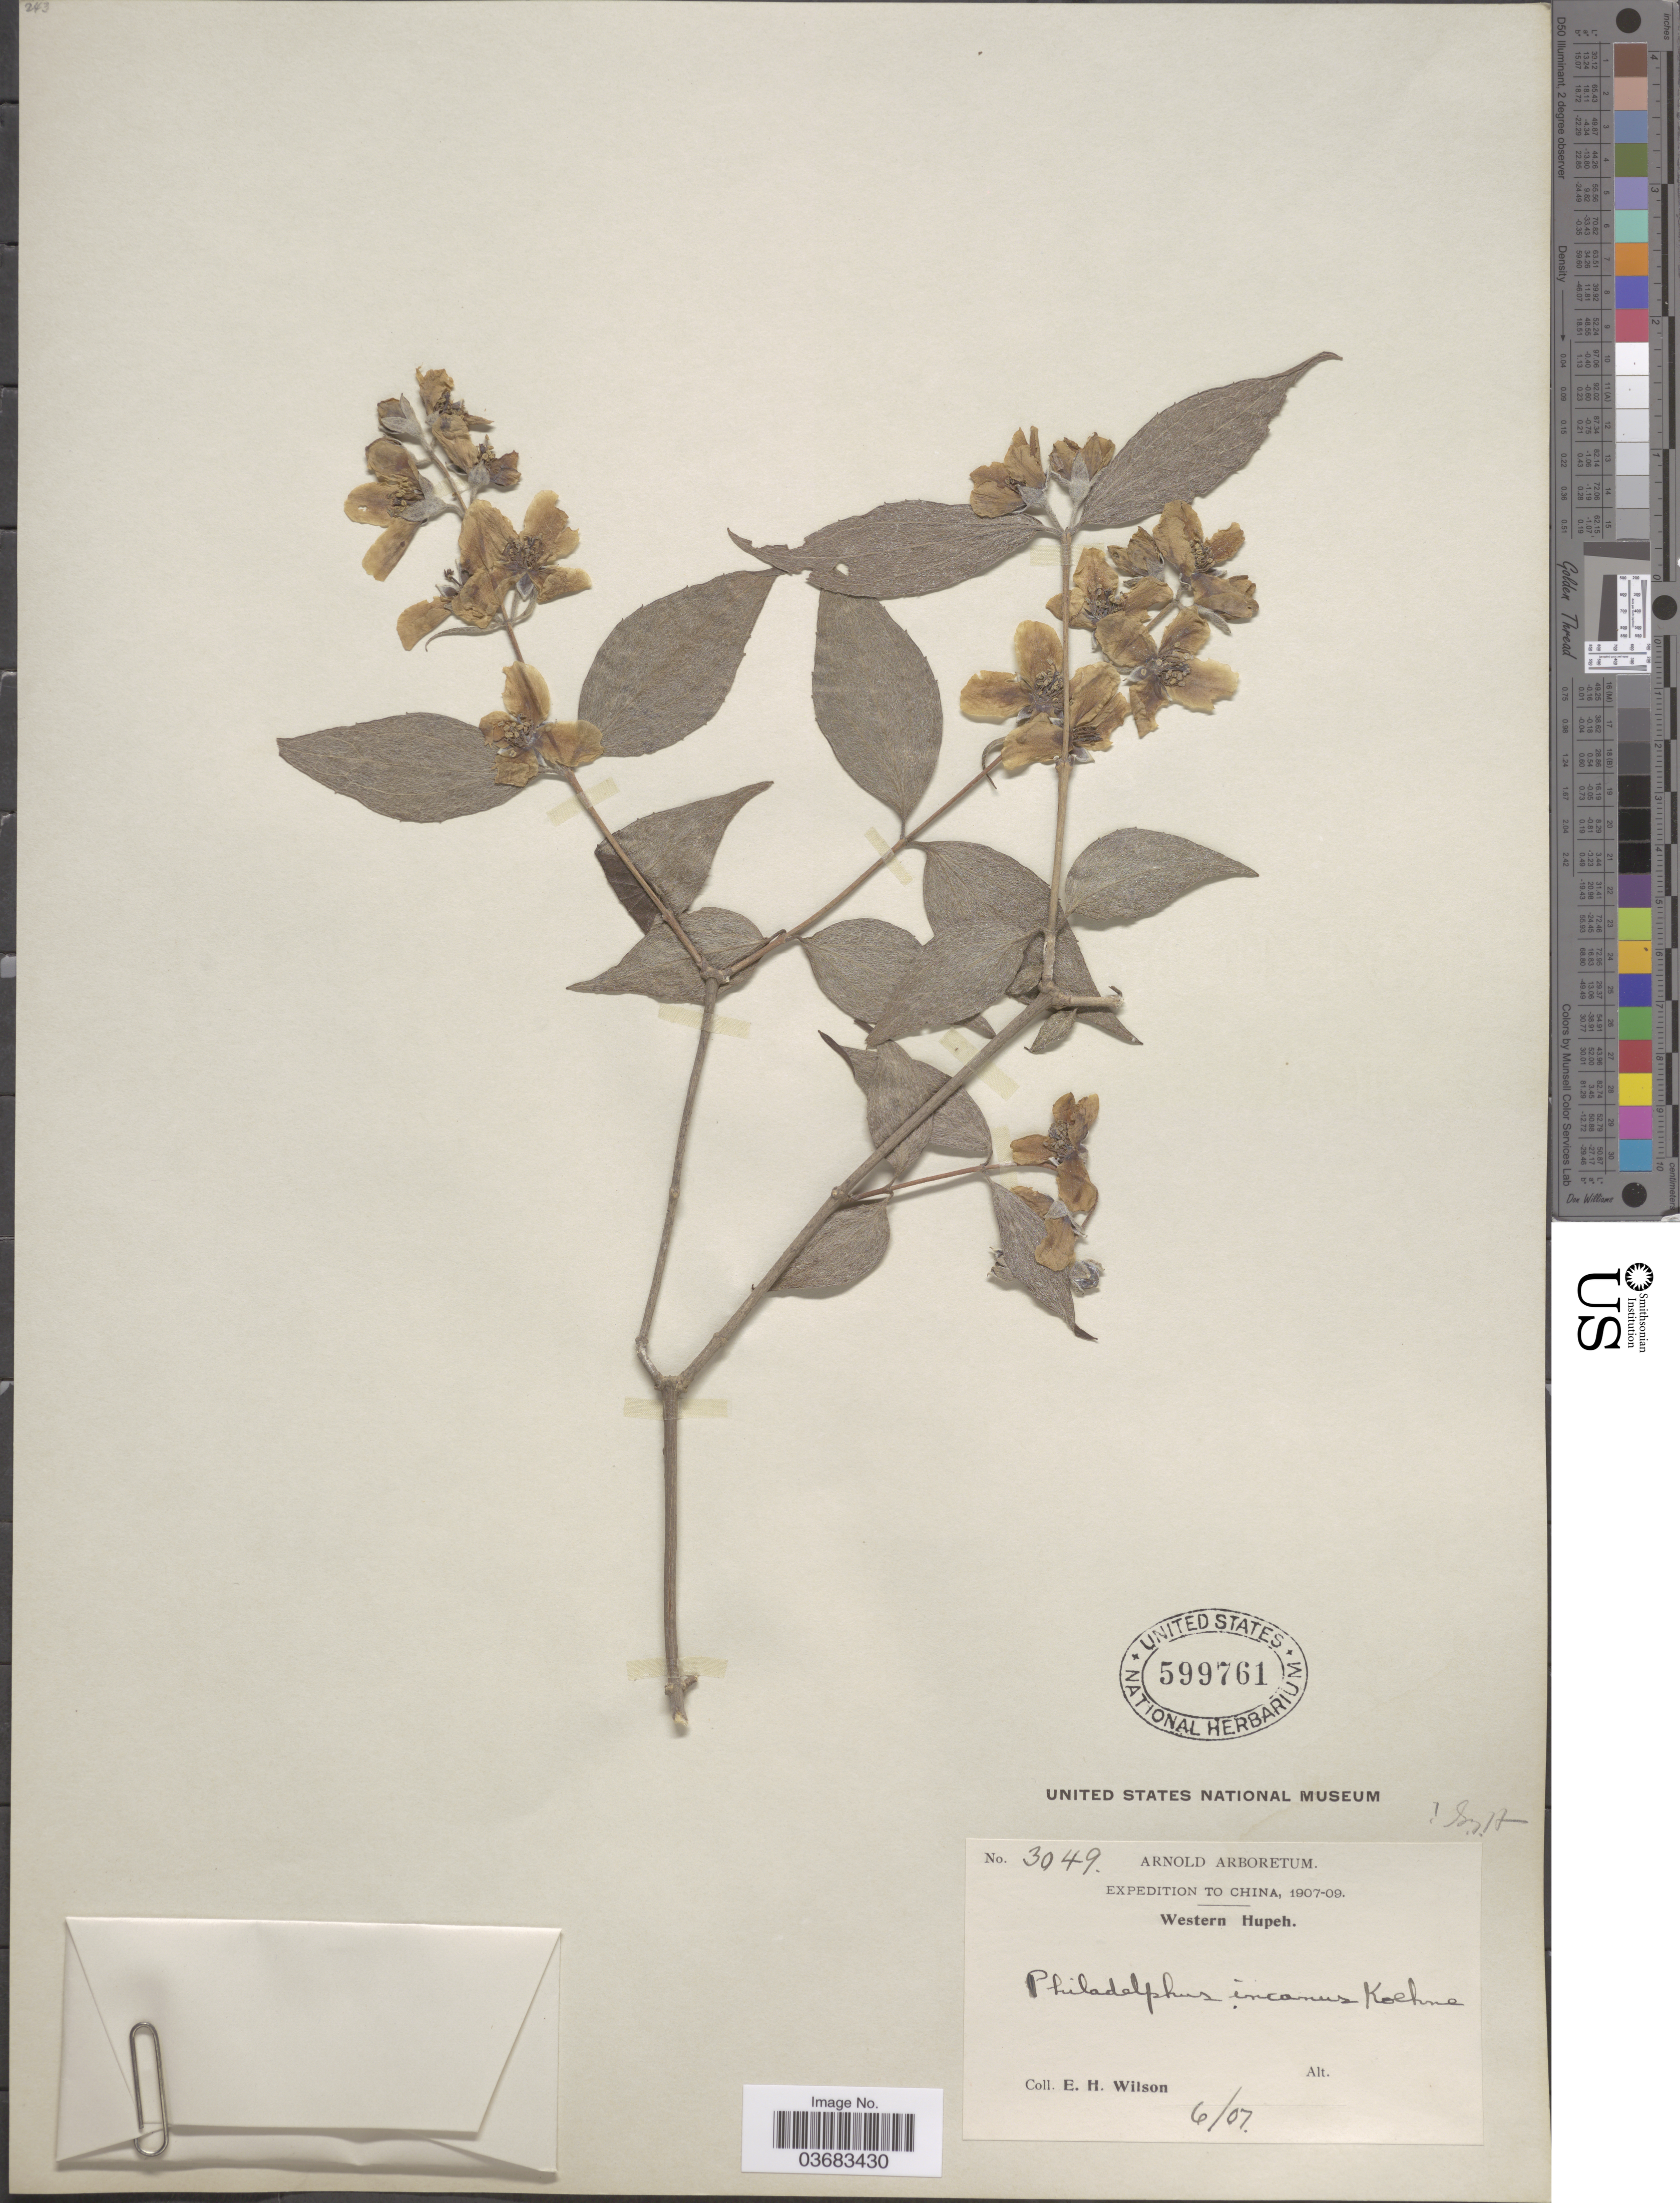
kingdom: Plantae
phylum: Tracheophyta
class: Magnoliopsida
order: Cornales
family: Hydrangeaceae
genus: Philadelphus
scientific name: Philadelphus incanus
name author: Koehne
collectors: E. Wilson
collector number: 3049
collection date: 1907-06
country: China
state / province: Hubei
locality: Expedition to China, 1907-09. Western Hupeh.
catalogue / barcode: US 599761